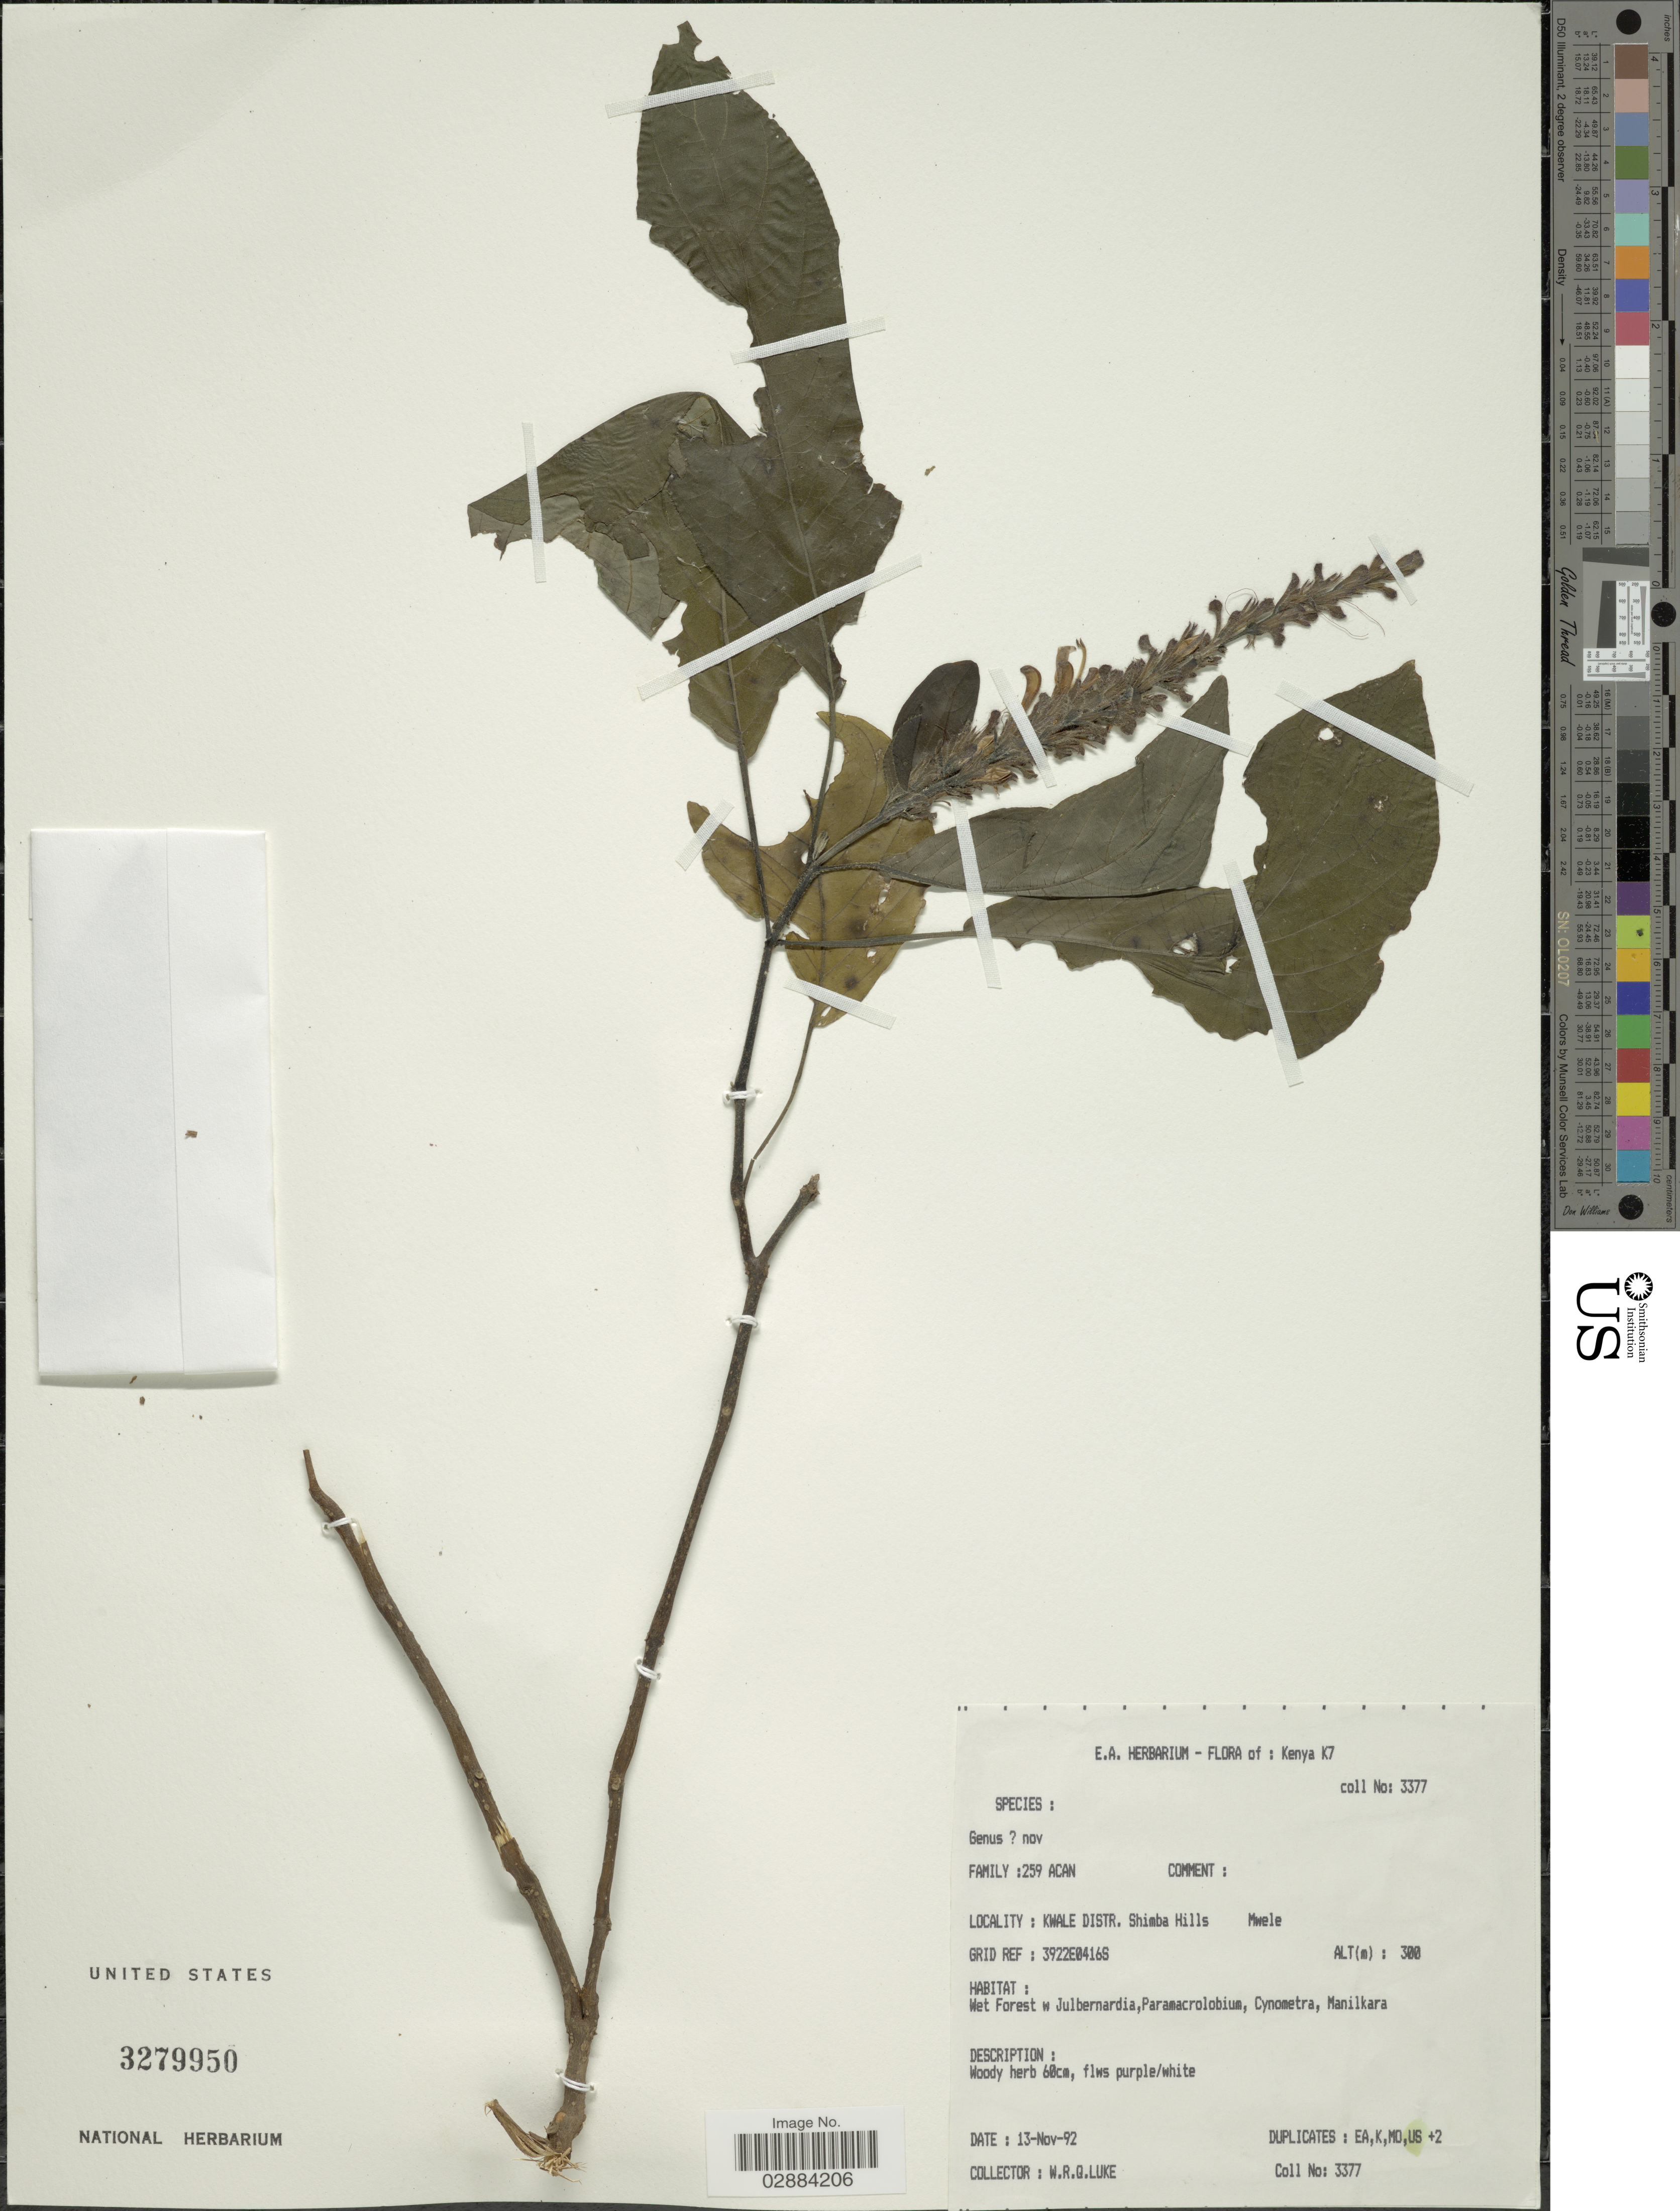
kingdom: Plantae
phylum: Tracheophyta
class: Magnoliopsida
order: Lamiales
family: Acanthaceae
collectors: Q. Luke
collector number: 3377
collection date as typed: Transcribed d/m/y: 13/11/92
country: Kenya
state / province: Kwale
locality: K7. Kwale Distr. Shimba Hills. Mwele.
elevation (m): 300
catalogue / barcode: US 3279950